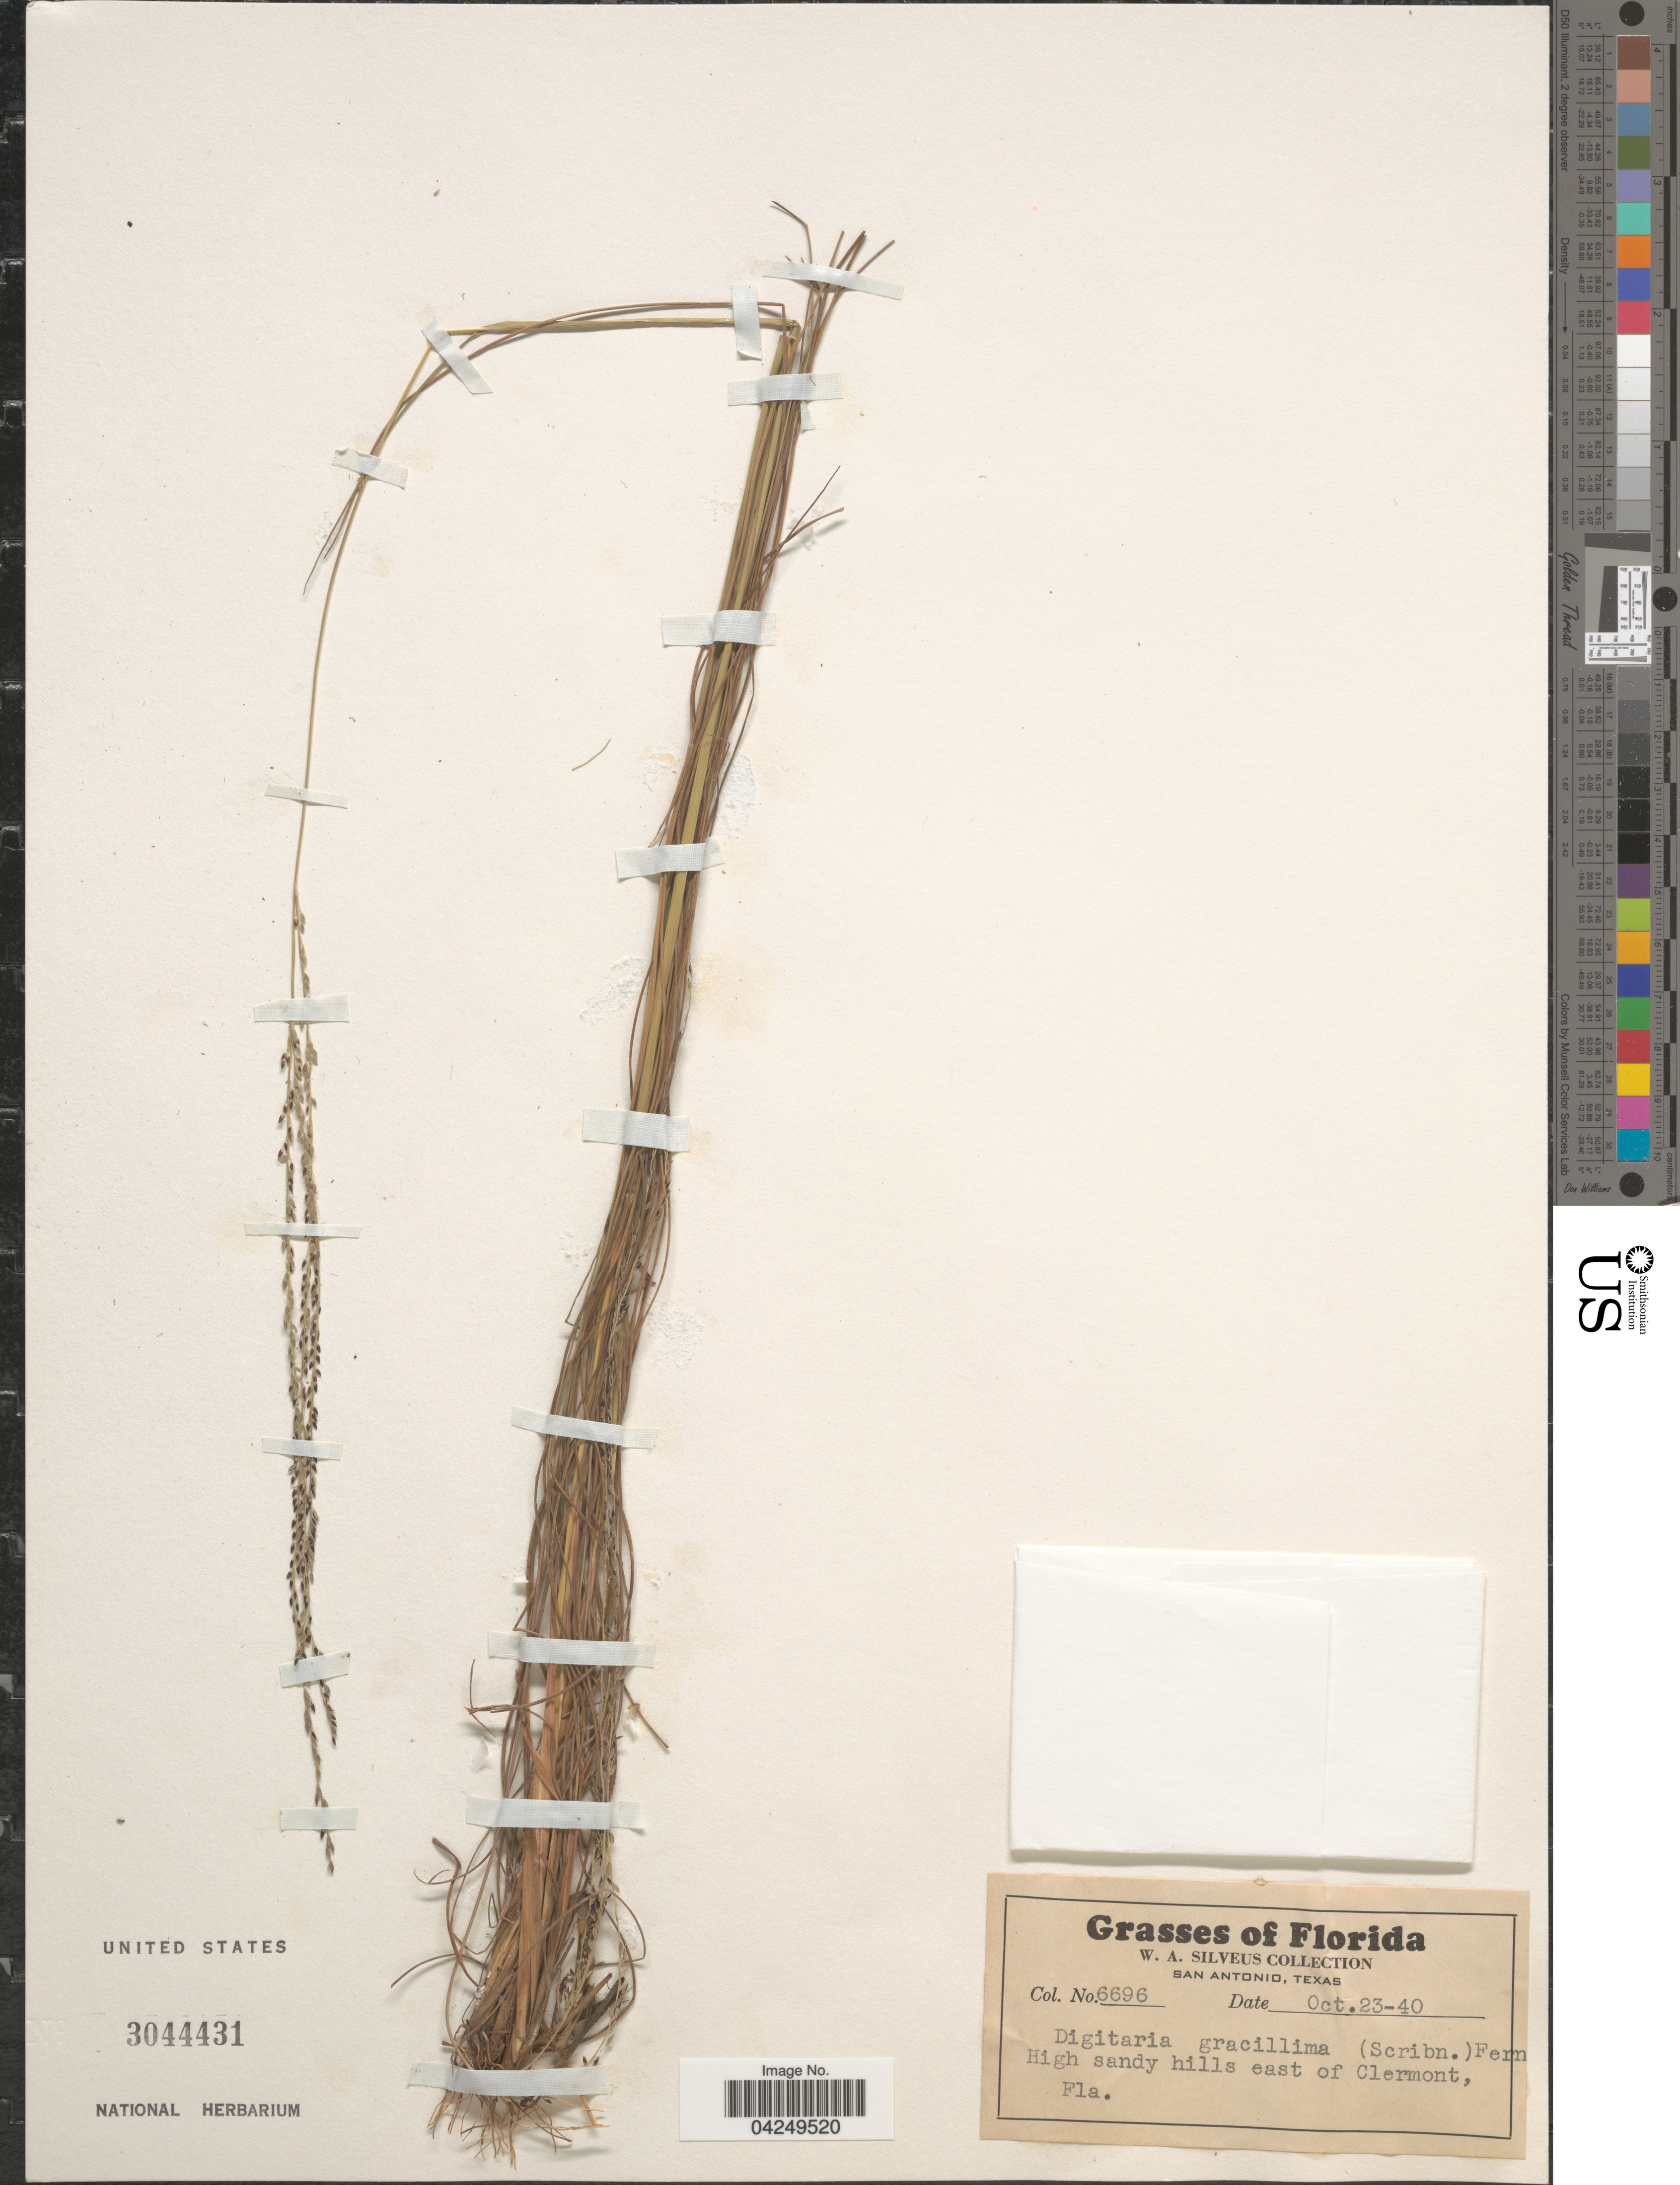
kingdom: Plantae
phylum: Tracheophyta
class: Liliopsida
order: Poales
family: Poaceae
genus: Digitaria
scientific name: Digitaria gracillima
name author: (Scribn.) Fernald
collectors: W. Silveus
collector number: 6696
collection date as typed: Transcribed d/m/y: 23/10/40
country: United States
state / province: Florida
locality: High sandy hills east of Clermont.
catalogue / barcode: US 3044431